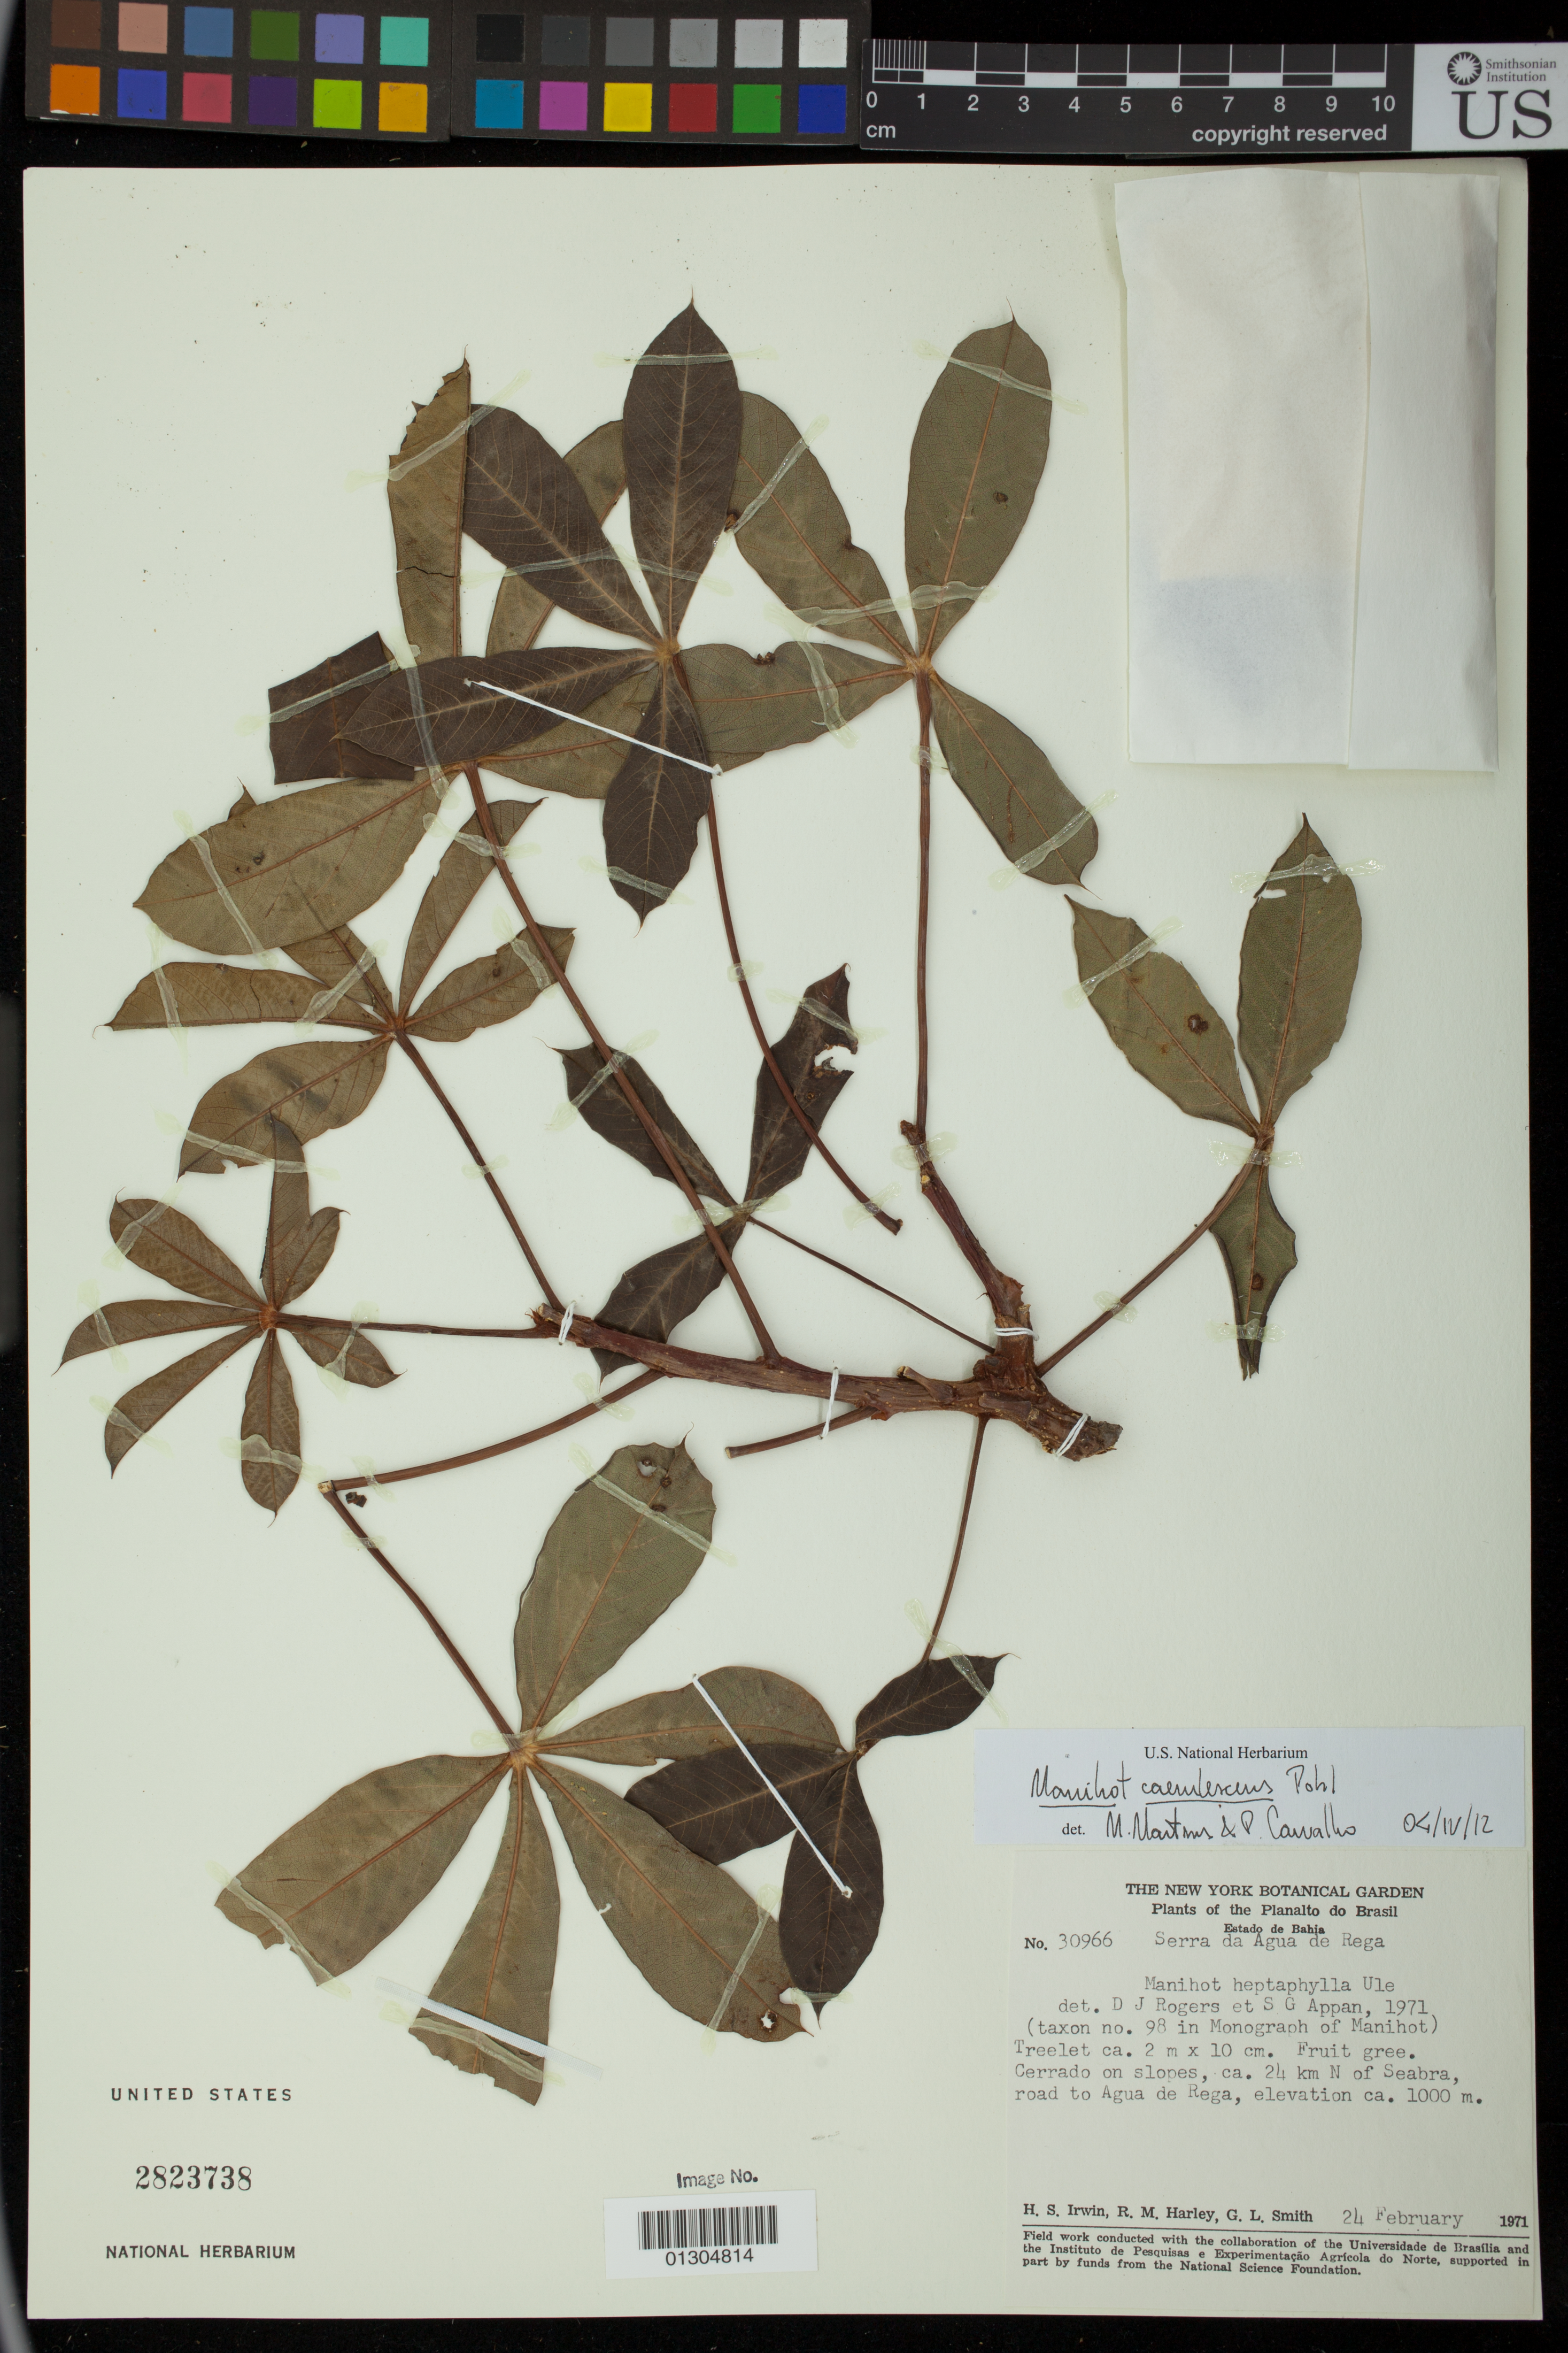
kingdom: Plantae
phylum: Tracheophyta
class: Magnoliopsida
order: Malpighiales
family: Euphorbiaceae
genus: Manihot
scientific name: Manihot caerulescens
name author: Pohl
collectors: H. Irwin, R. M. Harley & G. L. Smith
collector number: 30966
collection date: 1971-02-24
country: Brazil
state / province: Bahia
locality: Cerrado on slopes, ca. 24 km N of Seabra, road to Agua de Rega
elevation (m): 1000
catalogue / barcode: US 2823738